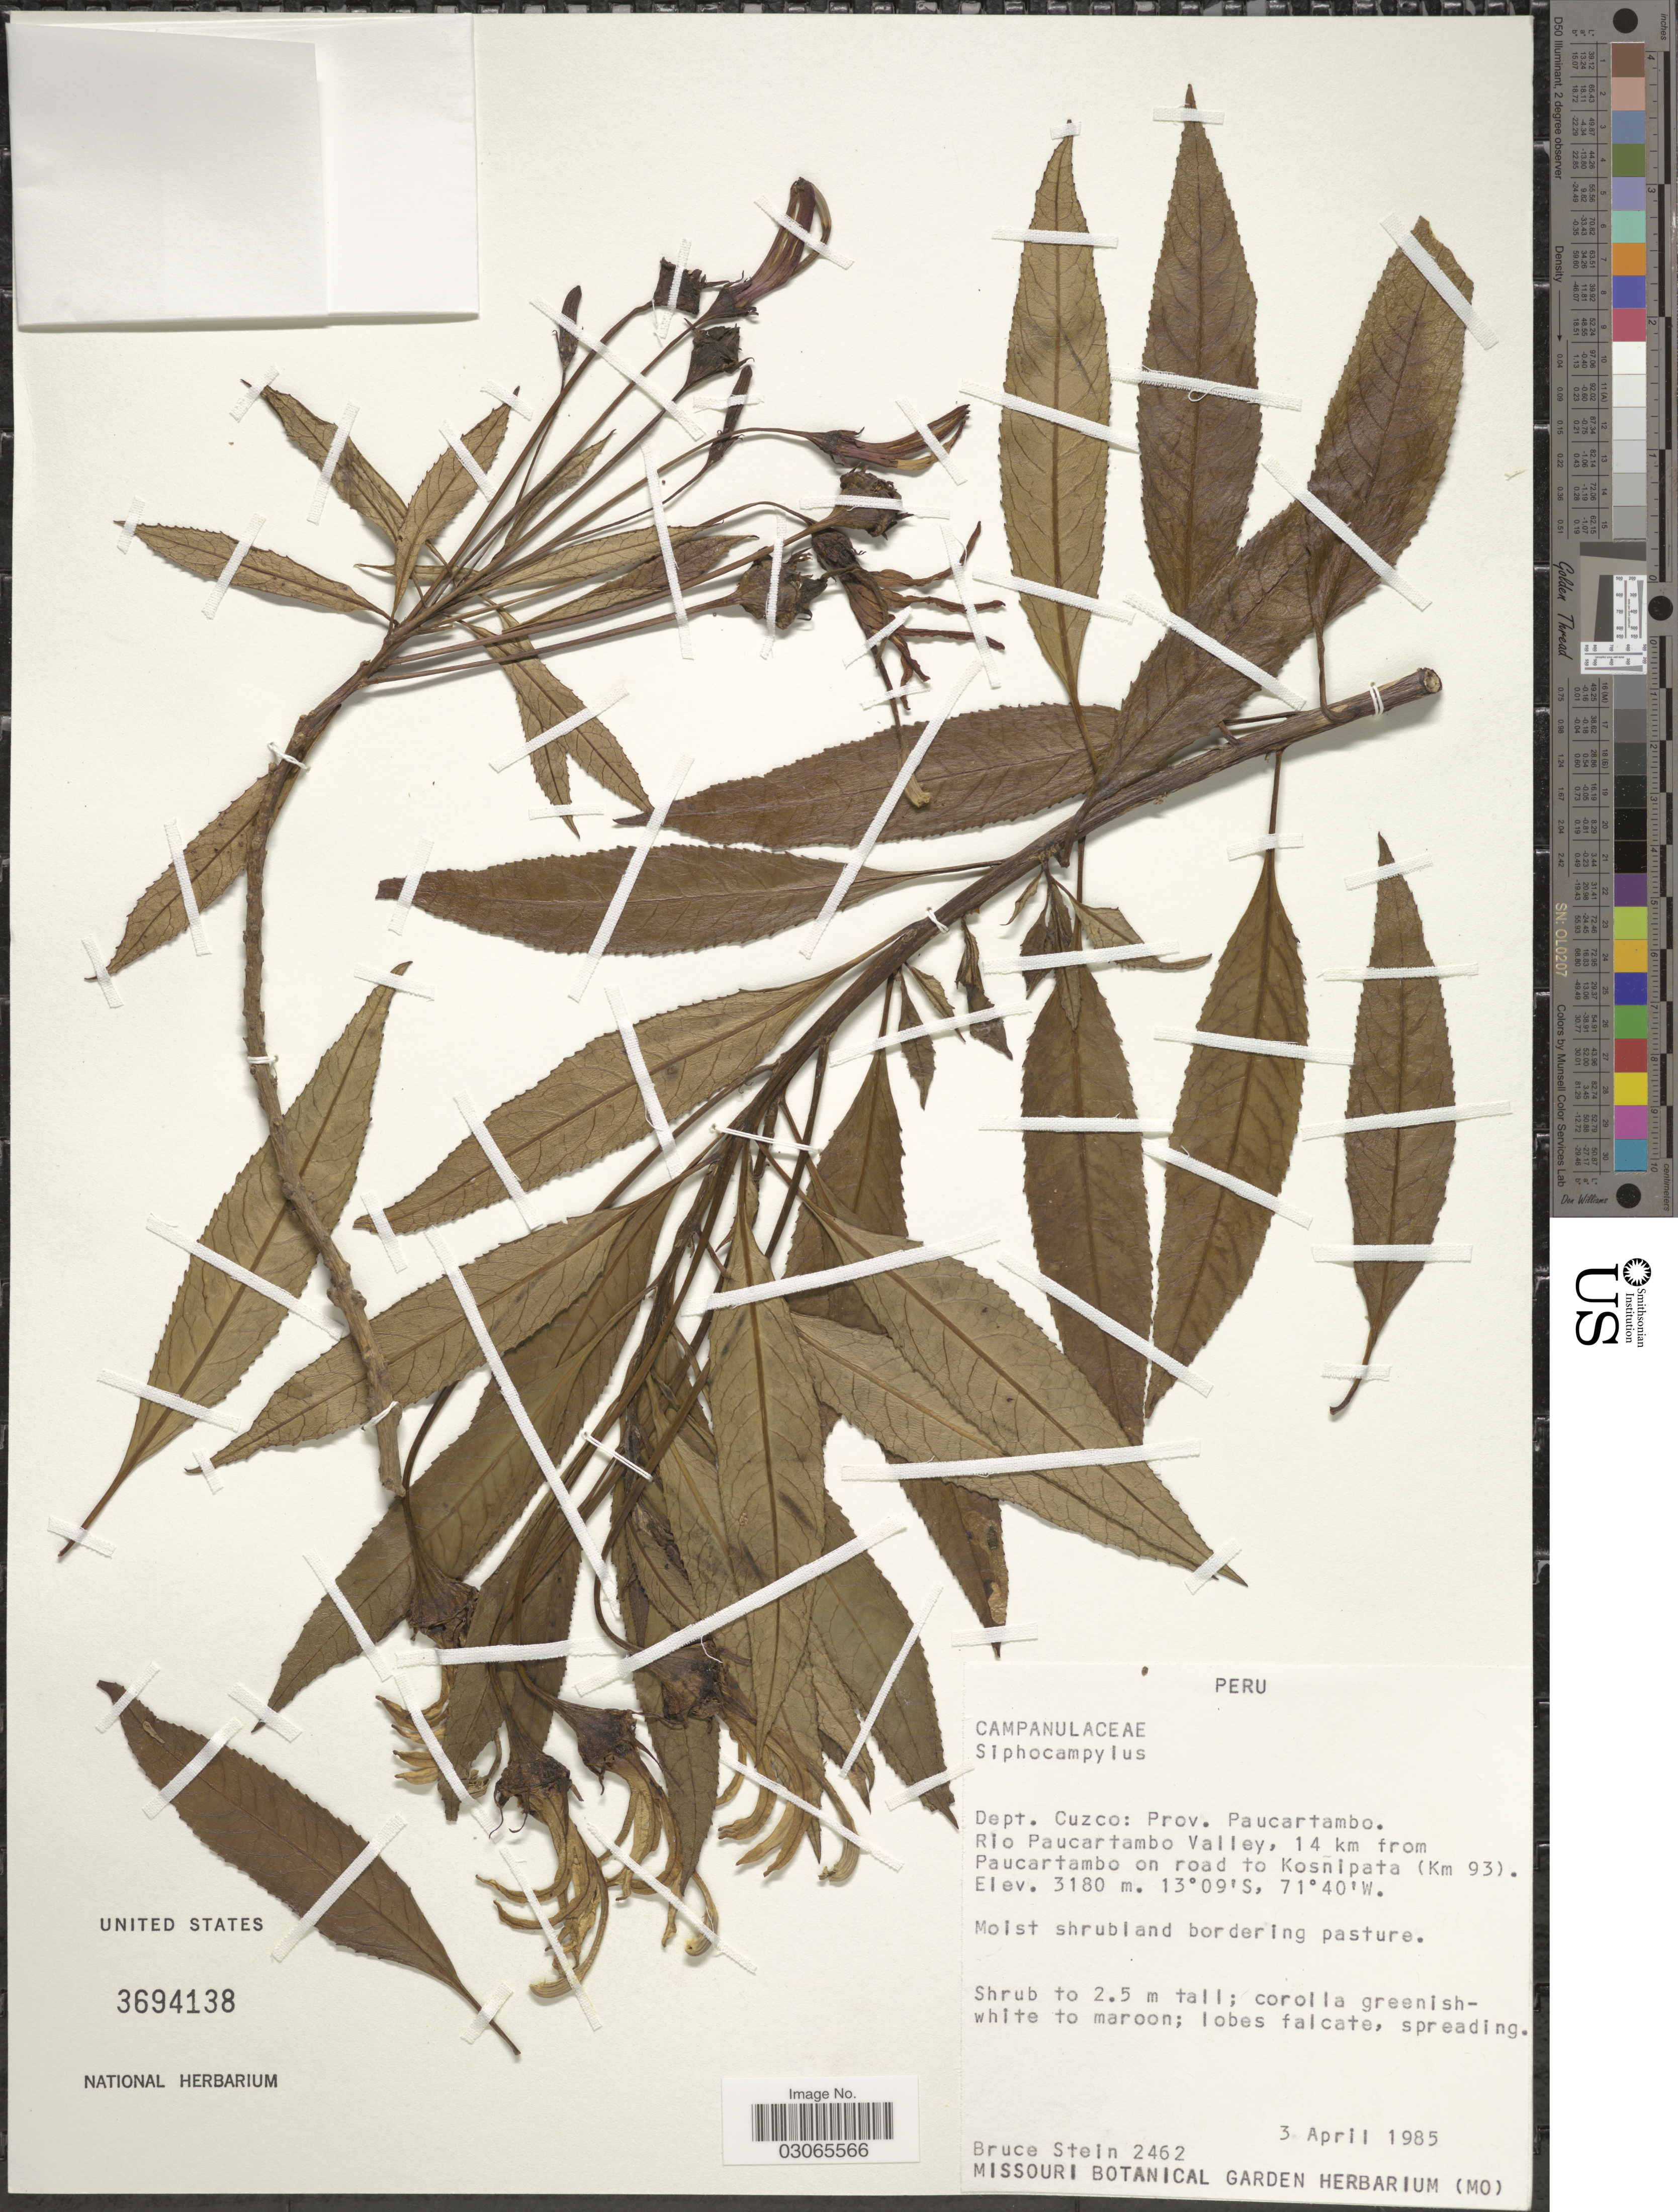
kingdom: Plantae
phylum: Tracheophyta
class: Magnoliopsida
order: Asterales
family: Campanulaceae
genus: Siphocampylus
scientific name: Siphocampylus sp.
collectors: B. A. Stein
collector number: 2462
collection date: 1985-04-03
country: Peru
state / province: Cusco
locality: Dept. Cuzco, Prov. Paucartambo. Rio Paucartambo Valley, 14 km from Paucartambo on road to Kosnipata (Km 93).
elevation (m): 3180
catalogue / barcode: US 3694138